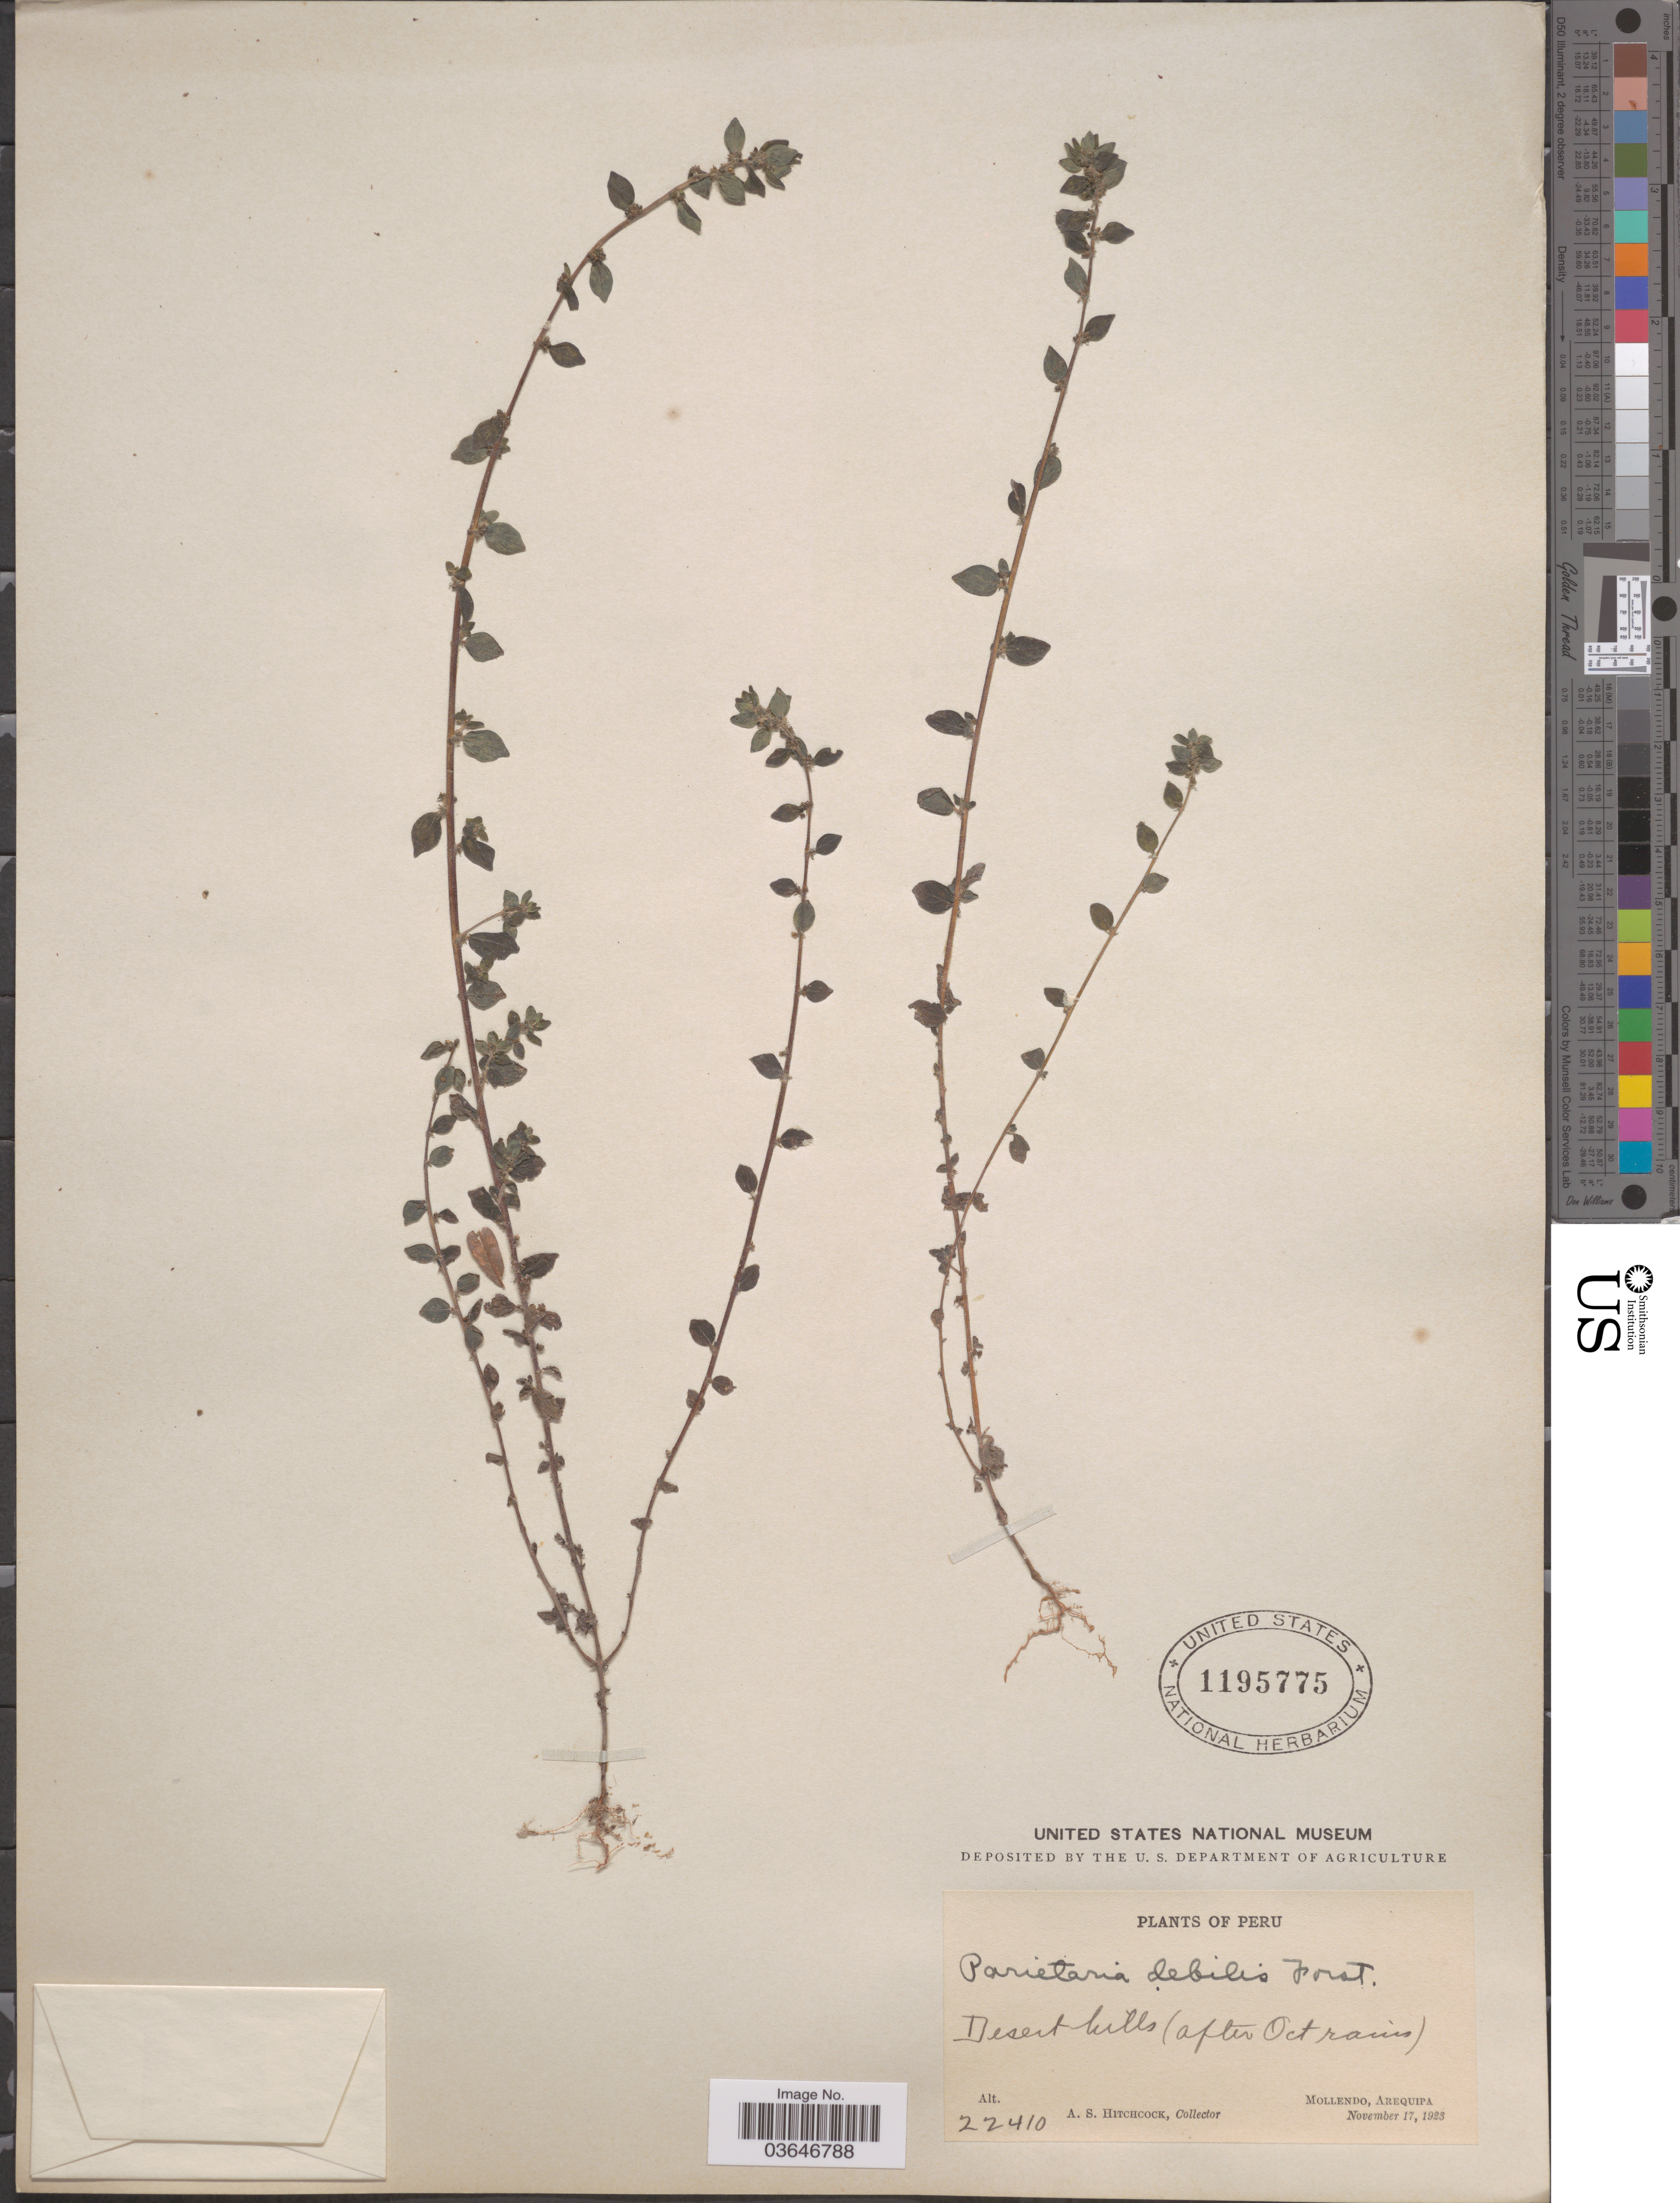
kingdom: Plantae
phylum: Tracheophyta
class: Magnoliopsida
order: Rosales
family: Urticaceae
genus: Parietaria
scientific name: Parietaria debilis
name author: G. Forst.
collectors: A. S. Hitchcock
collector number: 22410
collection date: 1923-11-17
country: Peru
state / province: Arequipa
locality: Mollendo.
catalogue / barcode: US 1195775